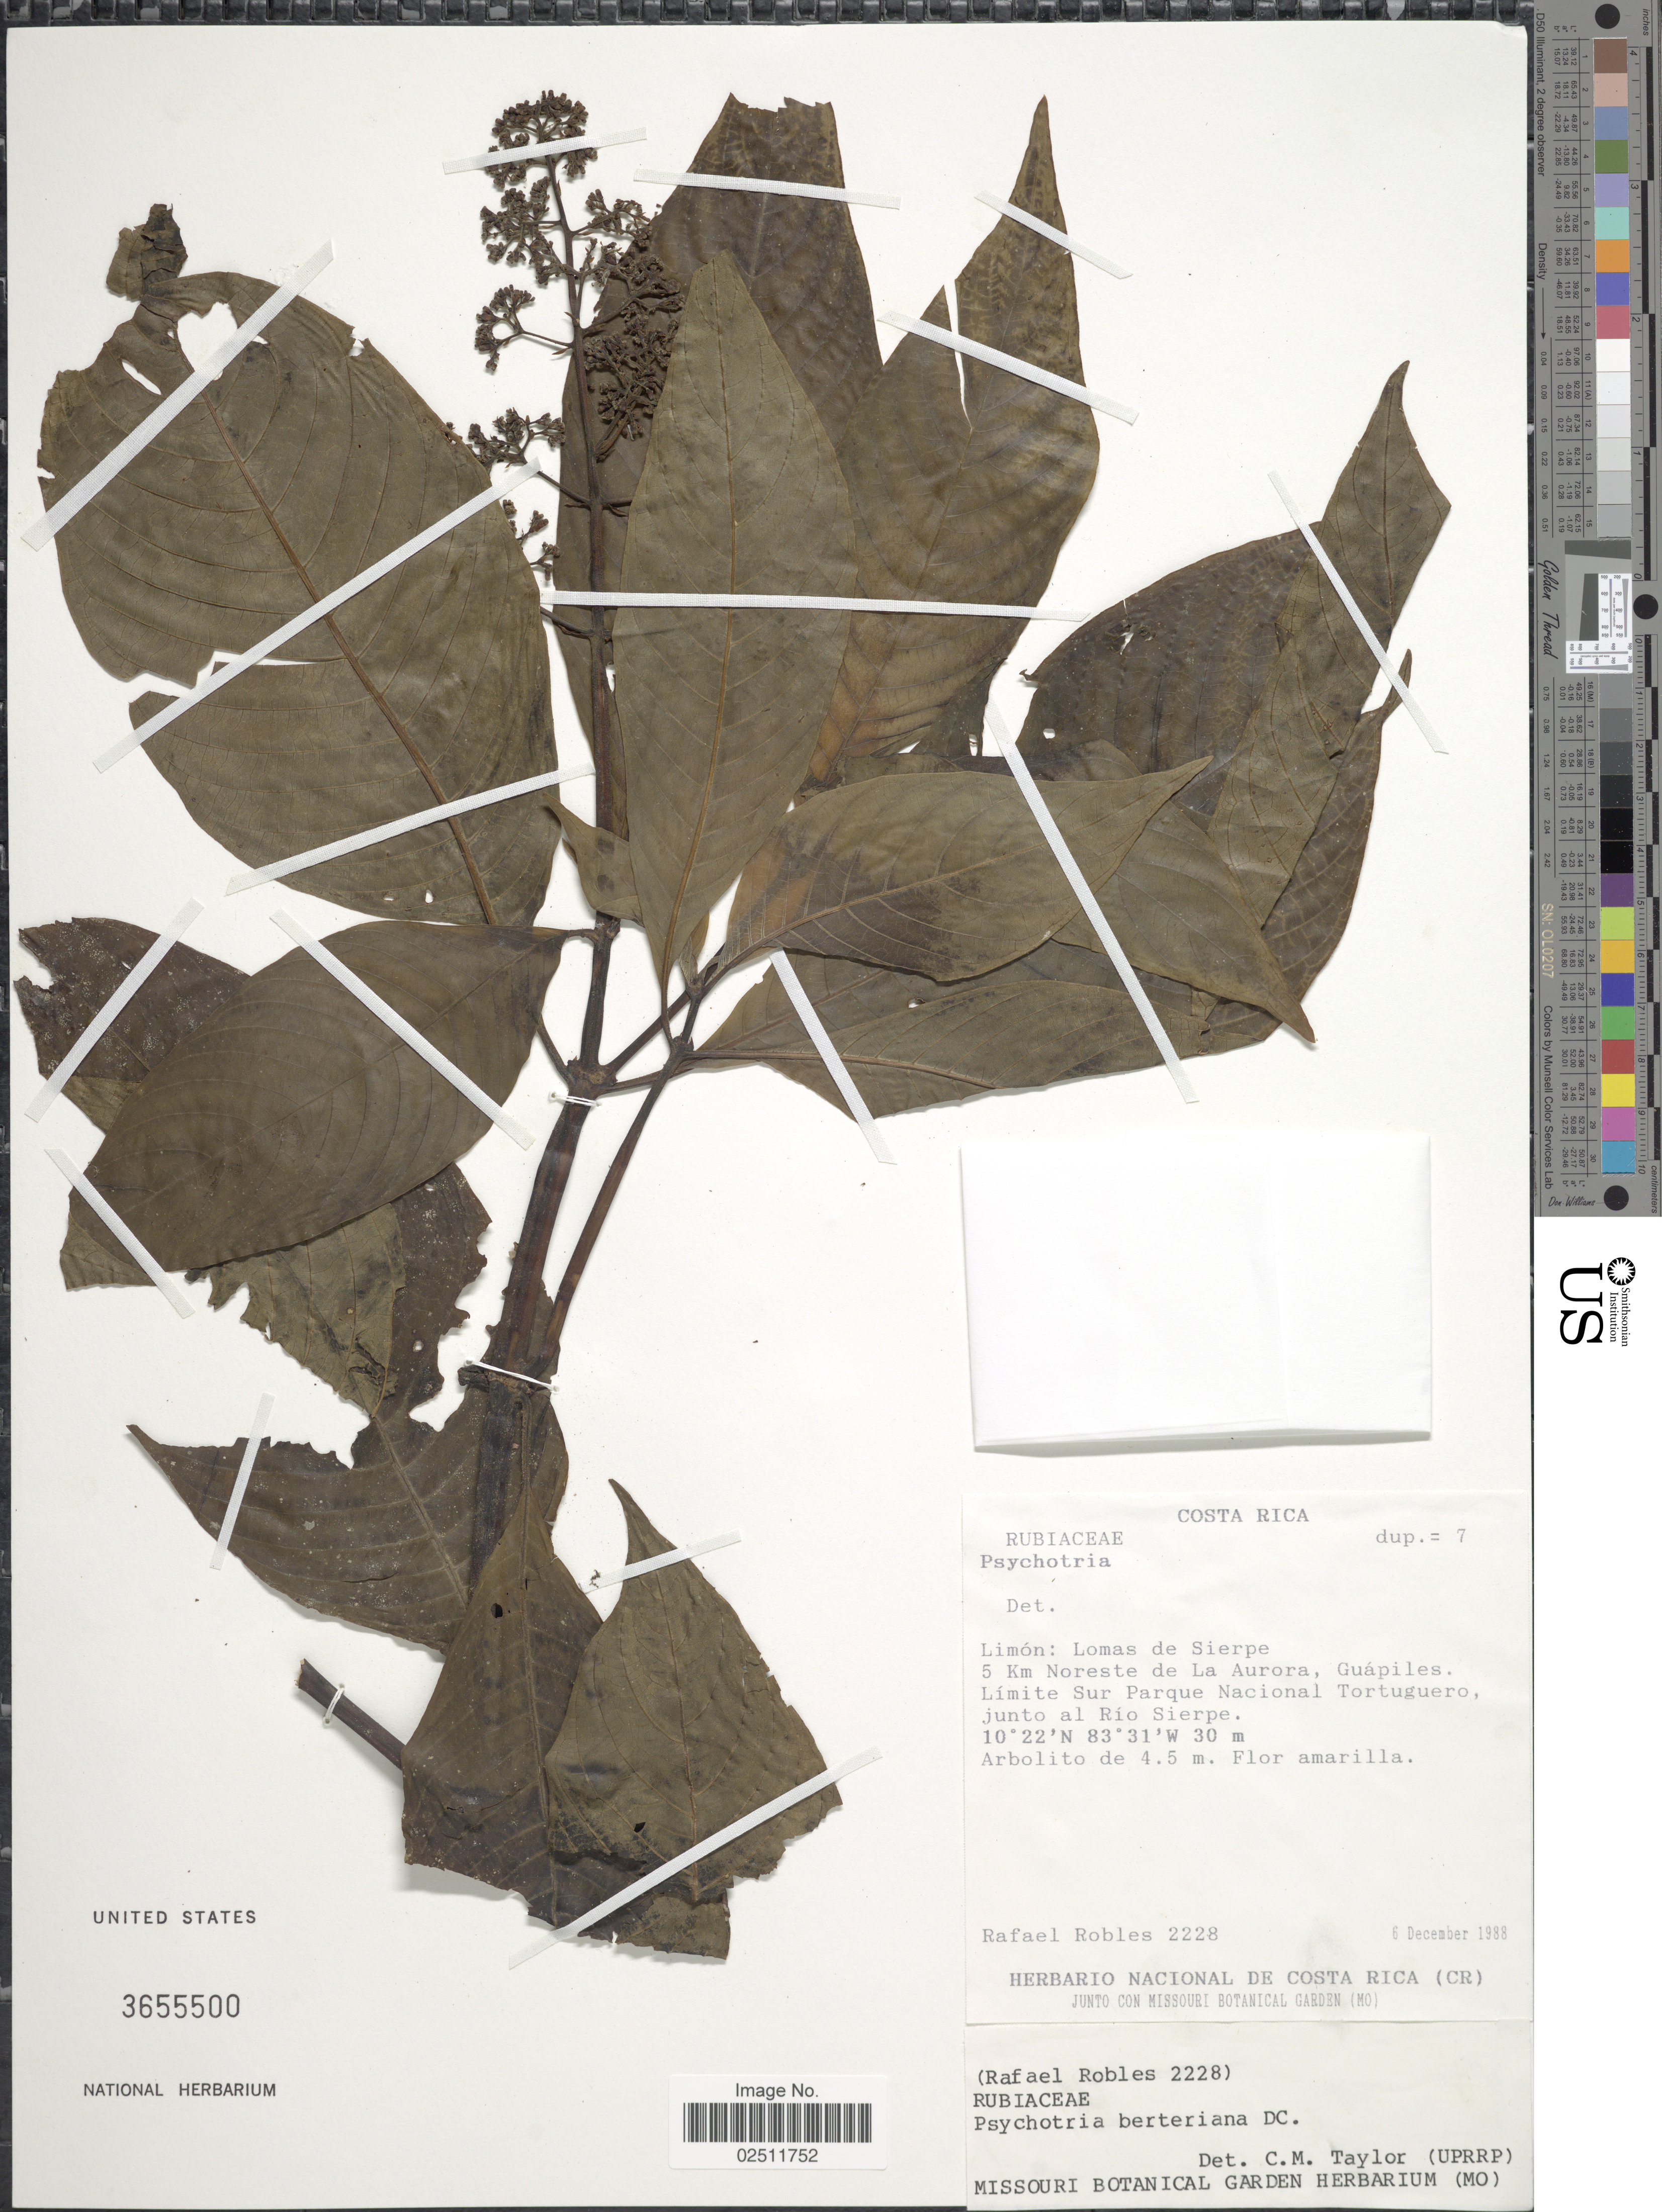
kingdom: Plantae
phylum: Tracheophyta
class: Magnoliopsida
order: Gentianales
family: Rubiaceae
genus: Psychotria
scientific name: Psychotria berteroana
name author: DC.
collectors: R. Robles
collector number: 2228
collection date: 1988-12-06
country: Costa Rica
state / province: Limón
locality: Lomas de Sierpe. 5 Km Noreste de La Aurora, Guápiles. Limite Sur Parque Nacional Tortuguero, junto al Rio Sierpe.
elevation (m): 30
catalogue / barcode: US 3655500